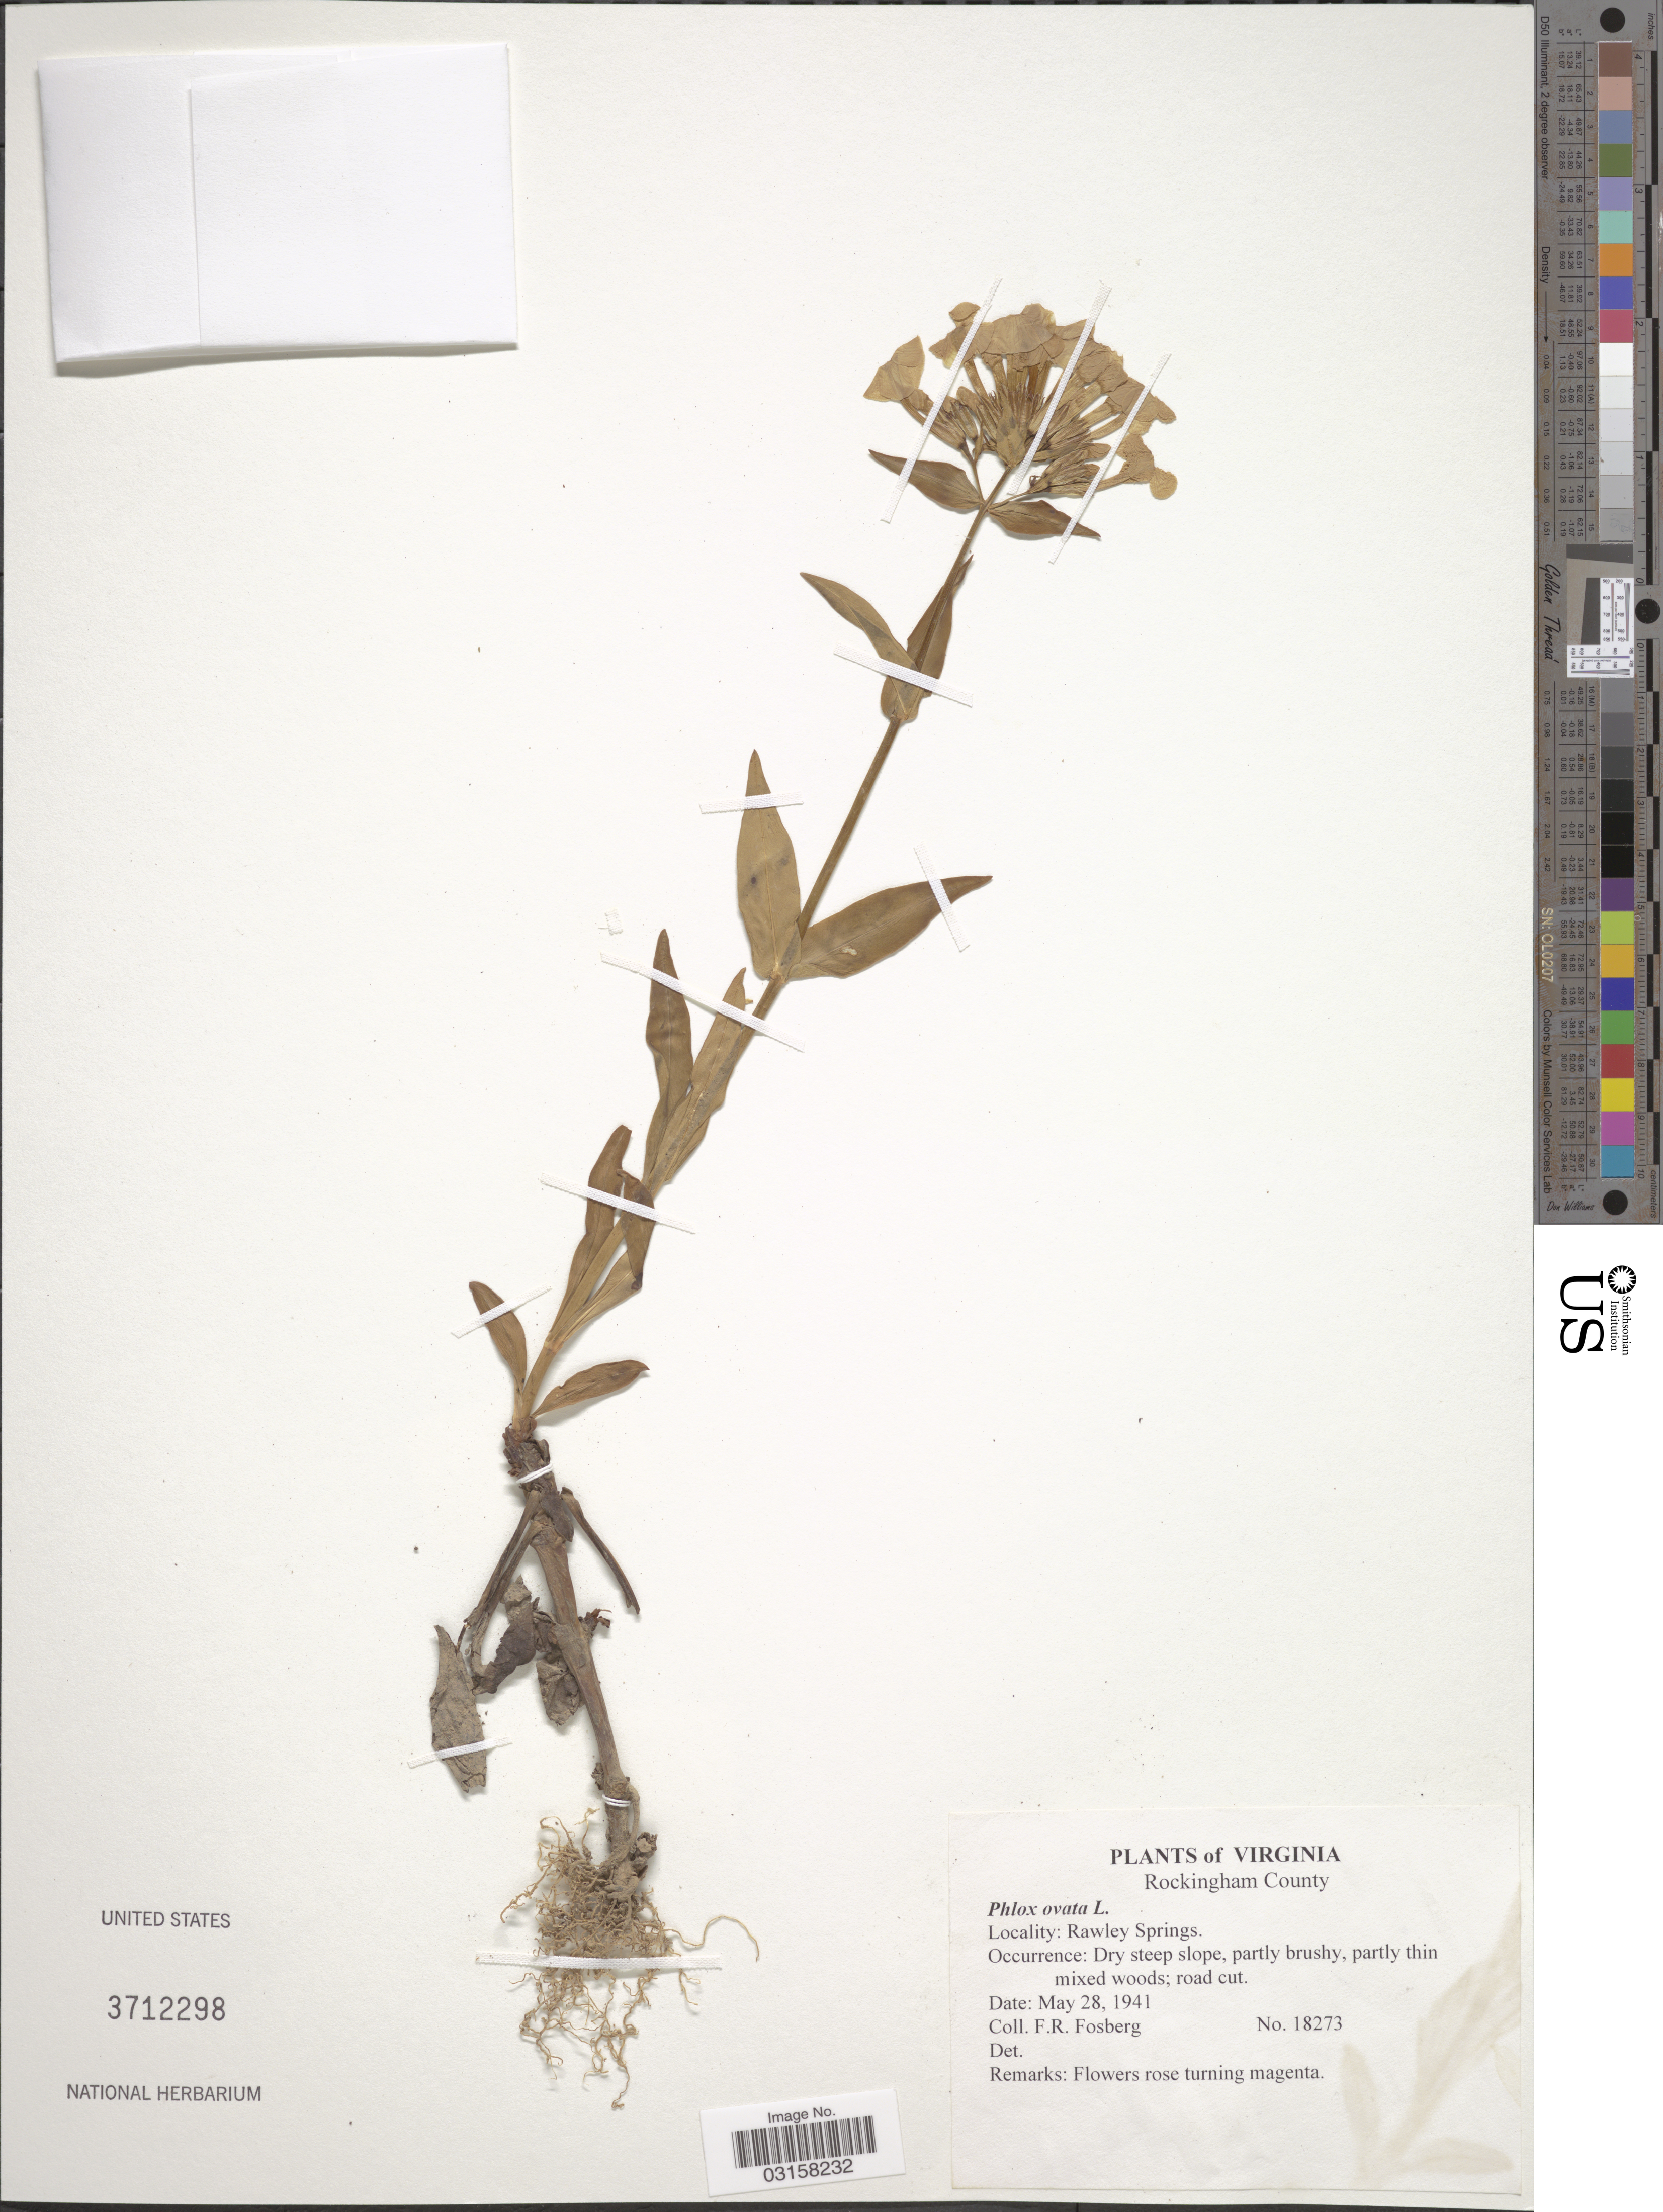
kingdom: Plantae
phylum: Tracheophyta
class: Magnoliopsida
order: Ericales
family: Polemoniaceae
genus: Phlox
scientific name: Phlox ovata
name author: L.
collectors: F. R. Fosberg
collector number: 18273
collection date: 1941-05-28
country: United States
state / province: Virginia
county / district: Rockingham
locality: Rawley Springs.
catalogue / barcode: US 3712298